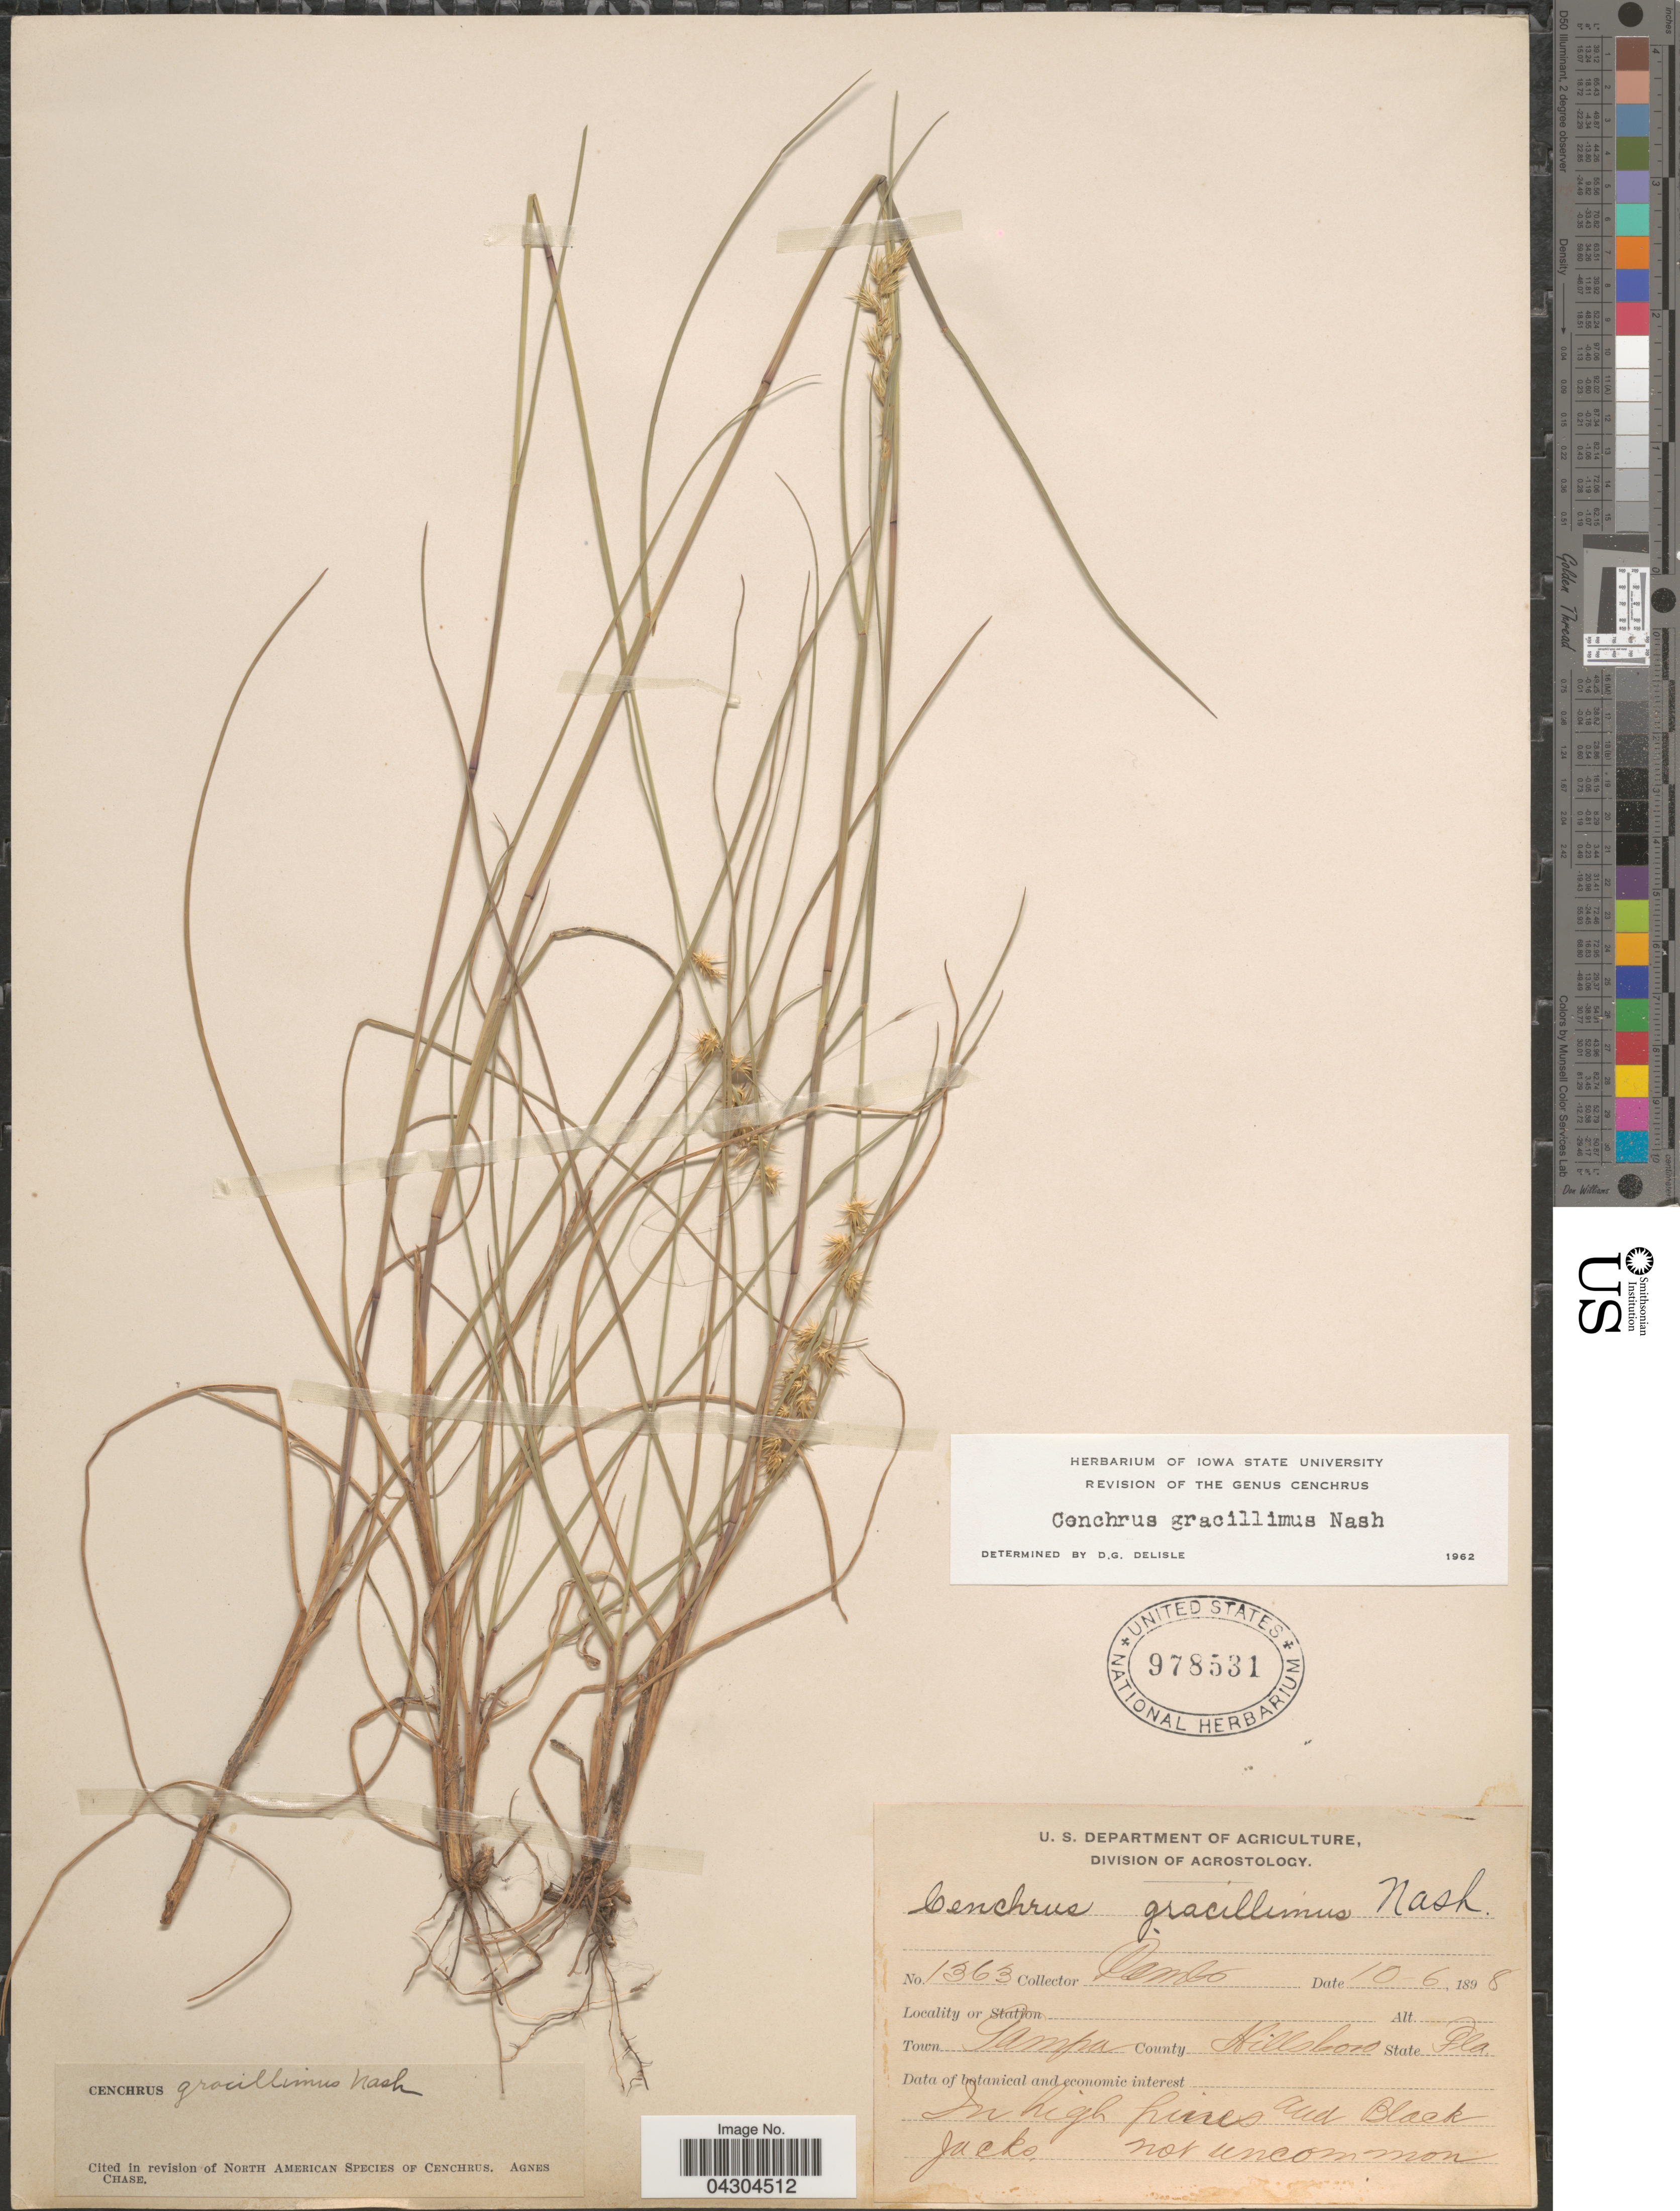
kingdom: Plantae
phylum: Tracheophyta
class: Liliopsida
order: Poales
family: Poaceae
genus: Cenchrus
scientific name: Cenchrus gracillimus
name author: Nash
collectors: -. Combs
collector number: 1363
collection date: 1898-06-10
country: United States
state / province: Florida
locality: Town Tampa. County Hillsboro.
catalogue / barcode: US 978531